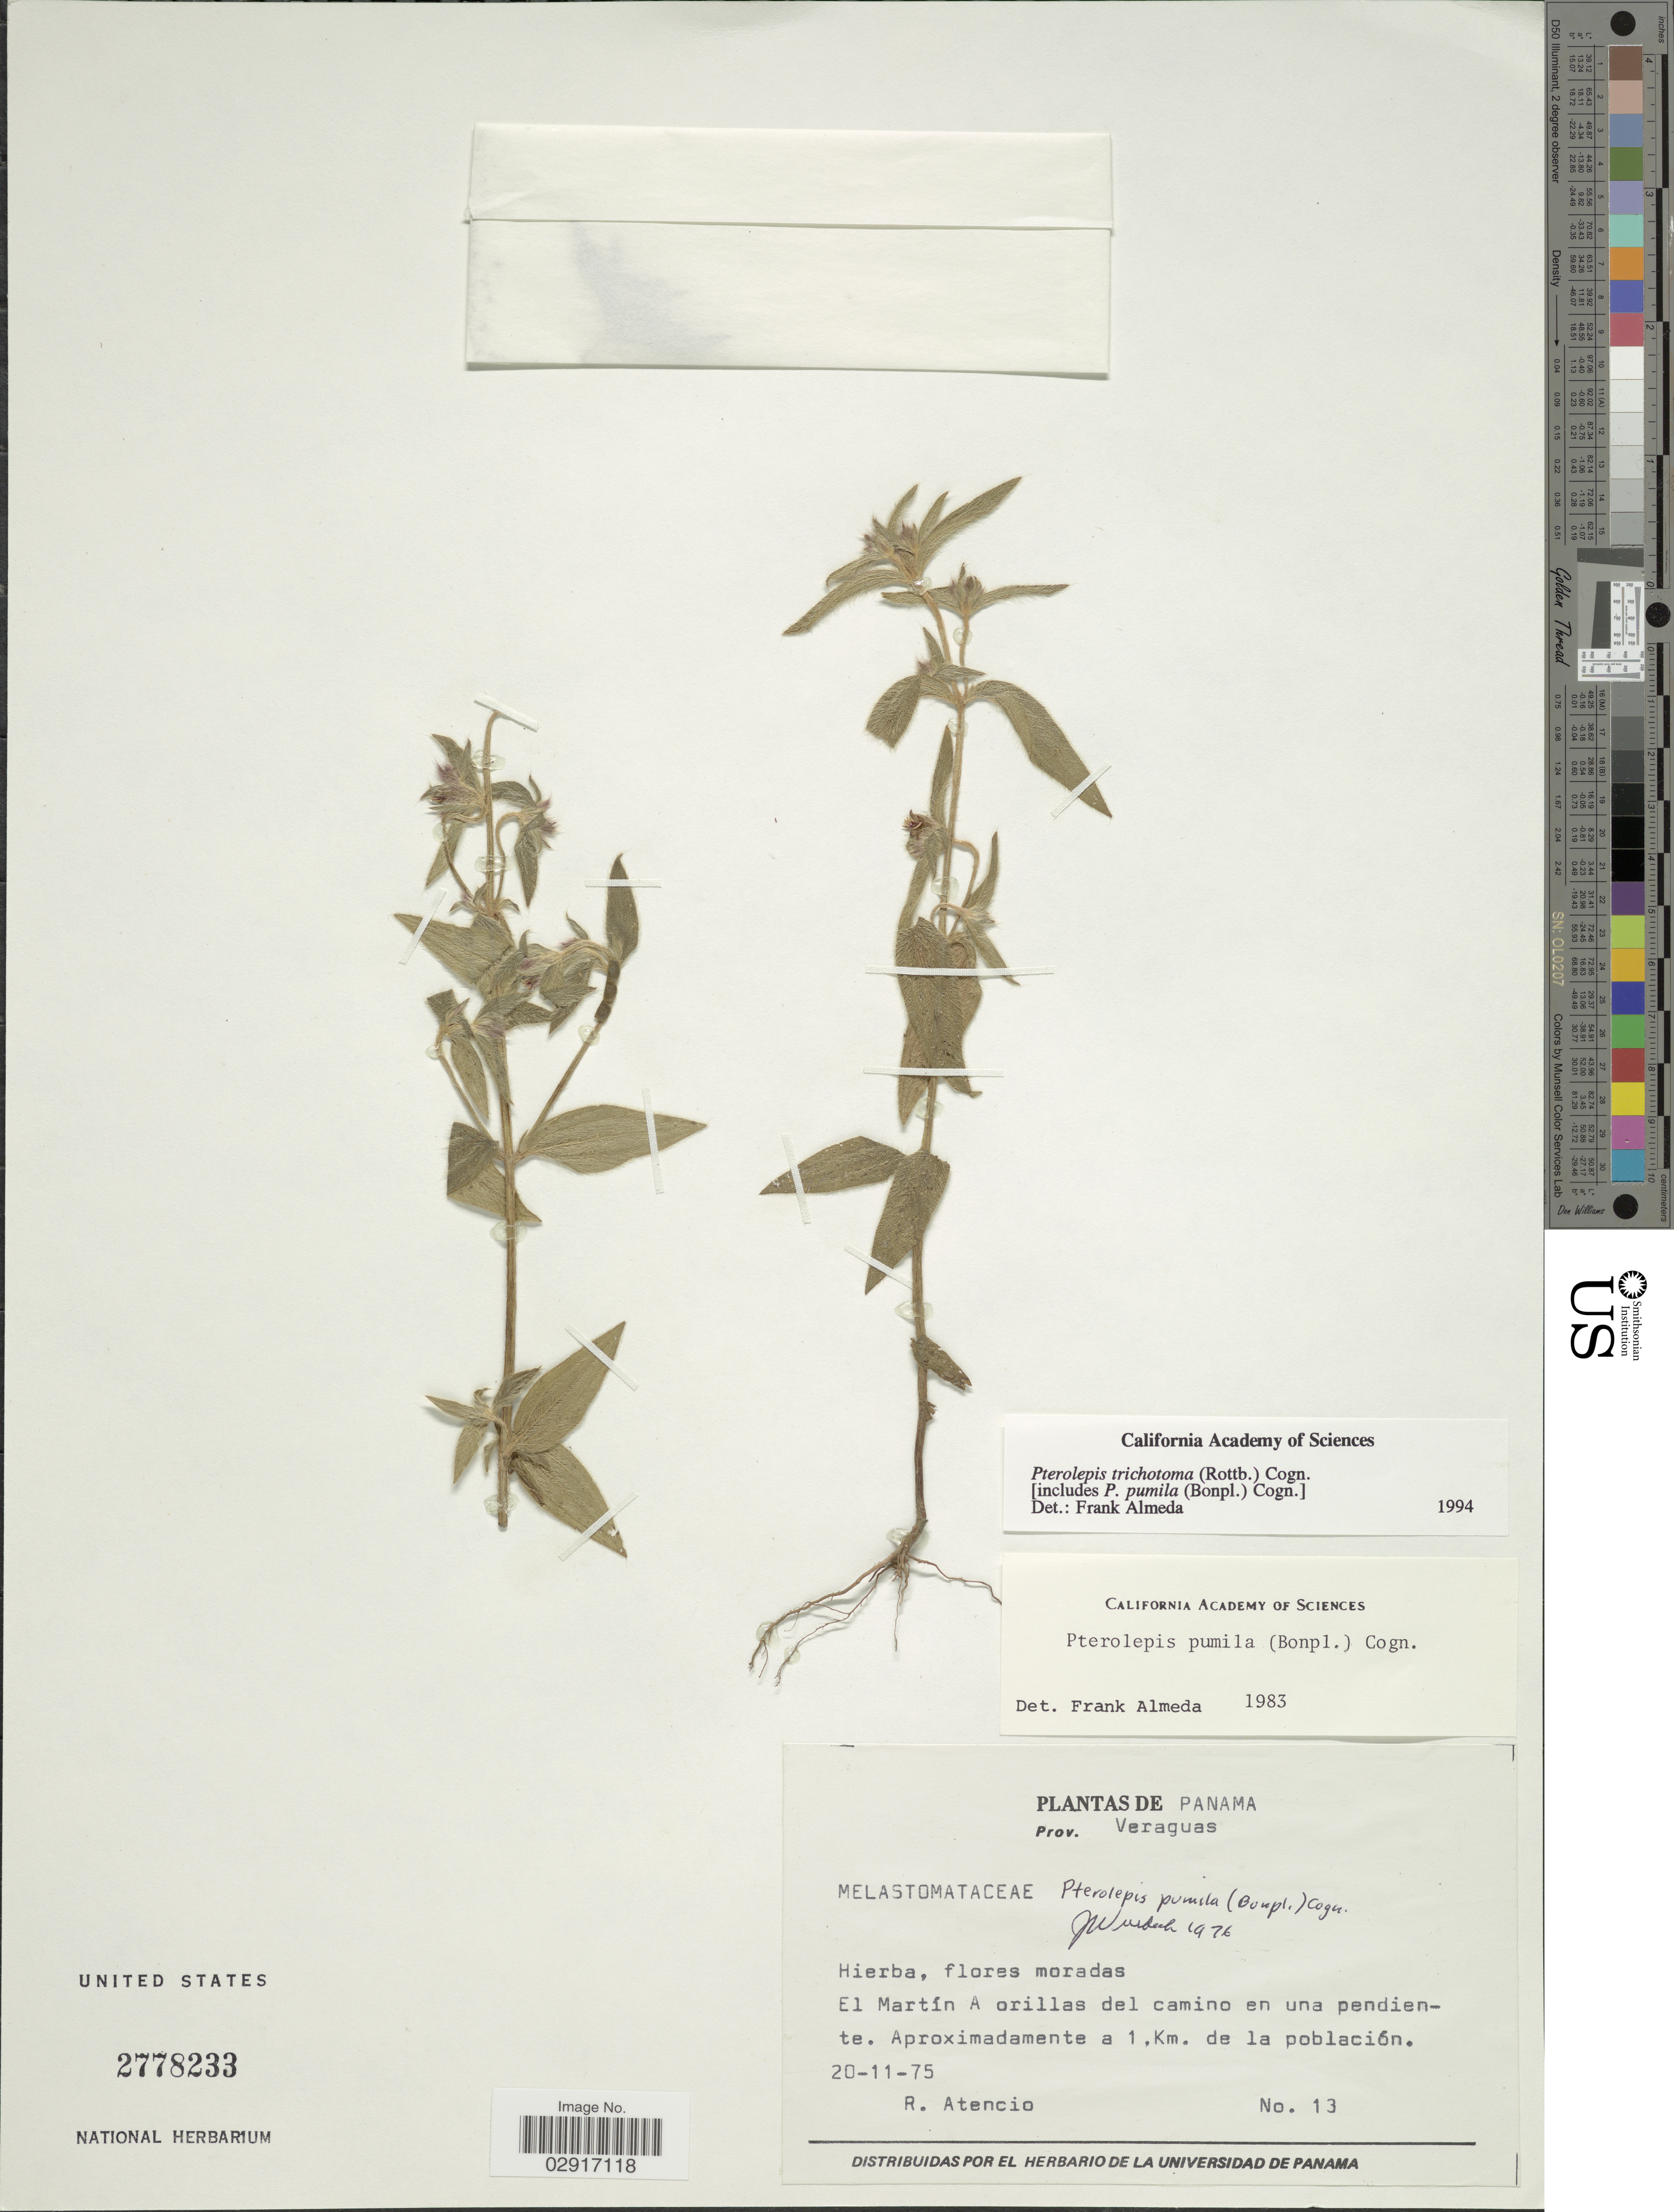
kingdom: Plantae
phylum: Tracheophyta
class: Magnoliopsida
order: Myrtales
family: Melastomataceae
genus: Pterolepis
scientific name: Pterolepis trichotoma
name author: (Rottb.) Cogn.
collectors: R. Atencio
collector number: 13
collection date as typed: Transcribed d/m/y: 20/11/75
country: Panama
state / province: Veraguas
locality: El Martín A orillas del camino en una pendiente. Aproximadamente a 1 ,Km. de la población.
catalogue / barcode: US 2778233